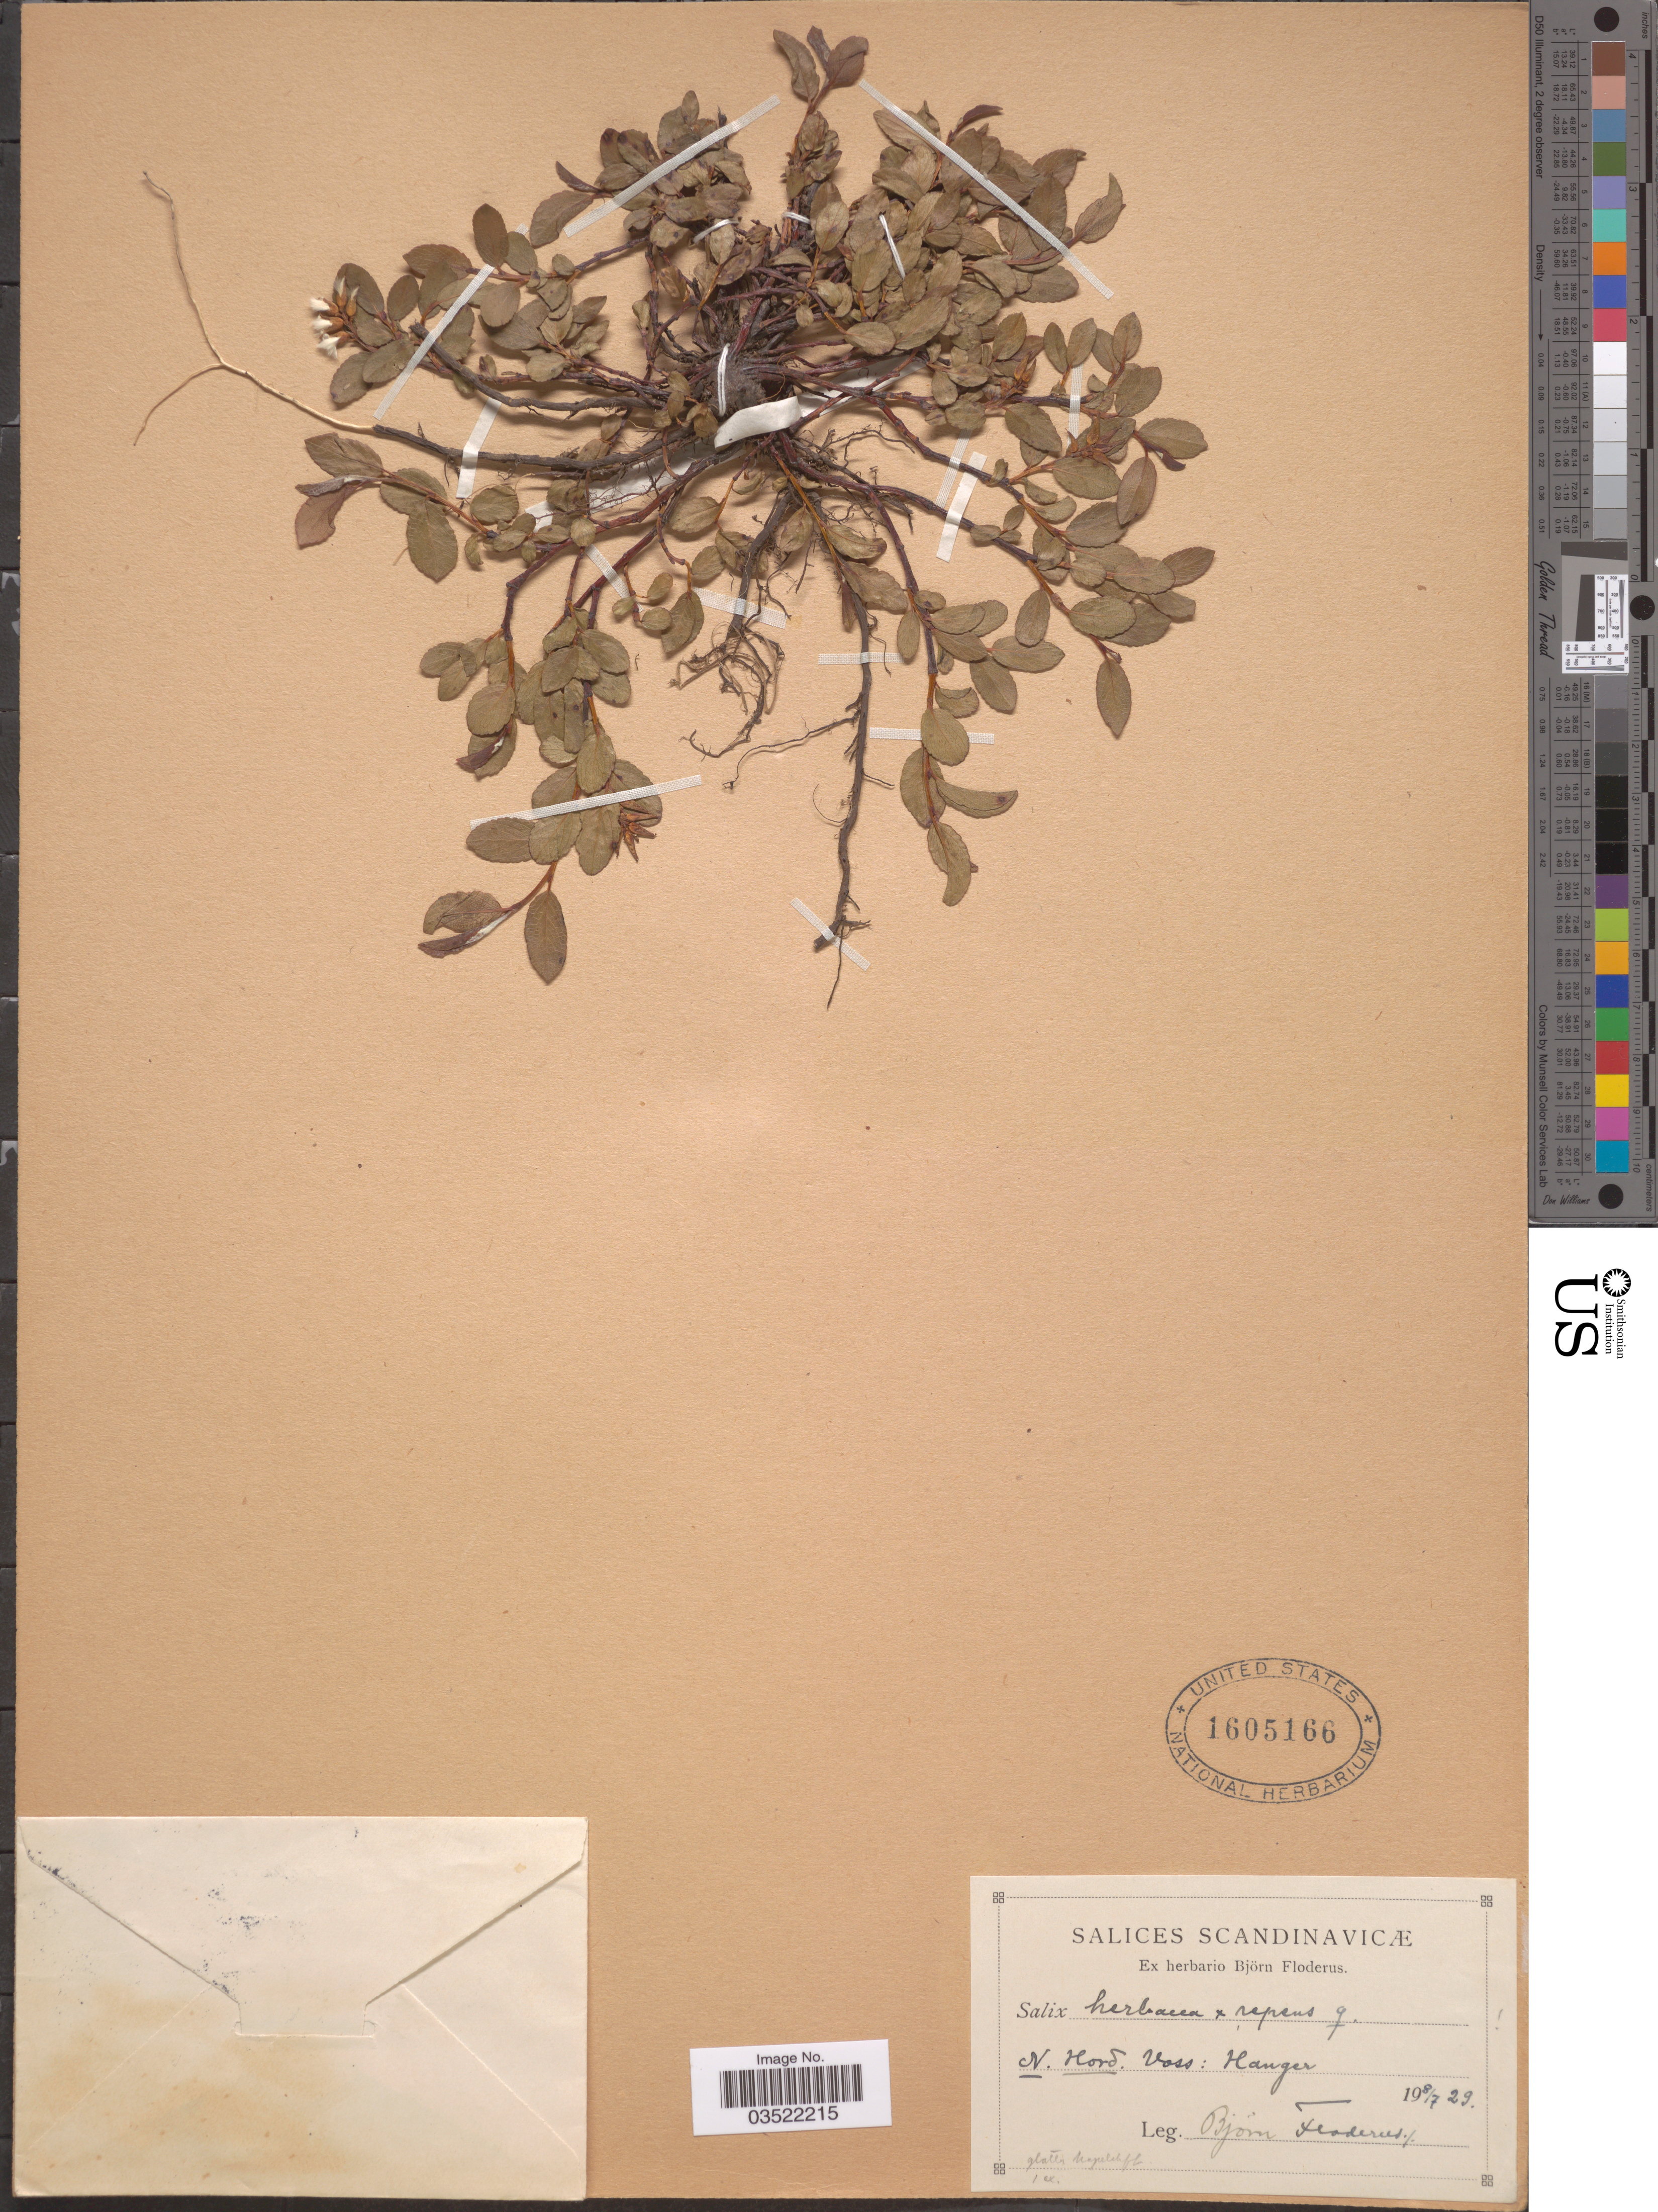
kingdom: Plantae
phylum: Tracheophyta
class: Magnoliopsida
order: Malpighiales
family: Salicaceae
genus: Salix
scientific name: Salix herbacea x S. repens L.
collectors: B. G. O. Floderus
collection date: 1929-07-08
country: Norway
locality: Scandinavicæ. N. Hord. Voss: Hanger.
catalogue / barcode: US 1605166